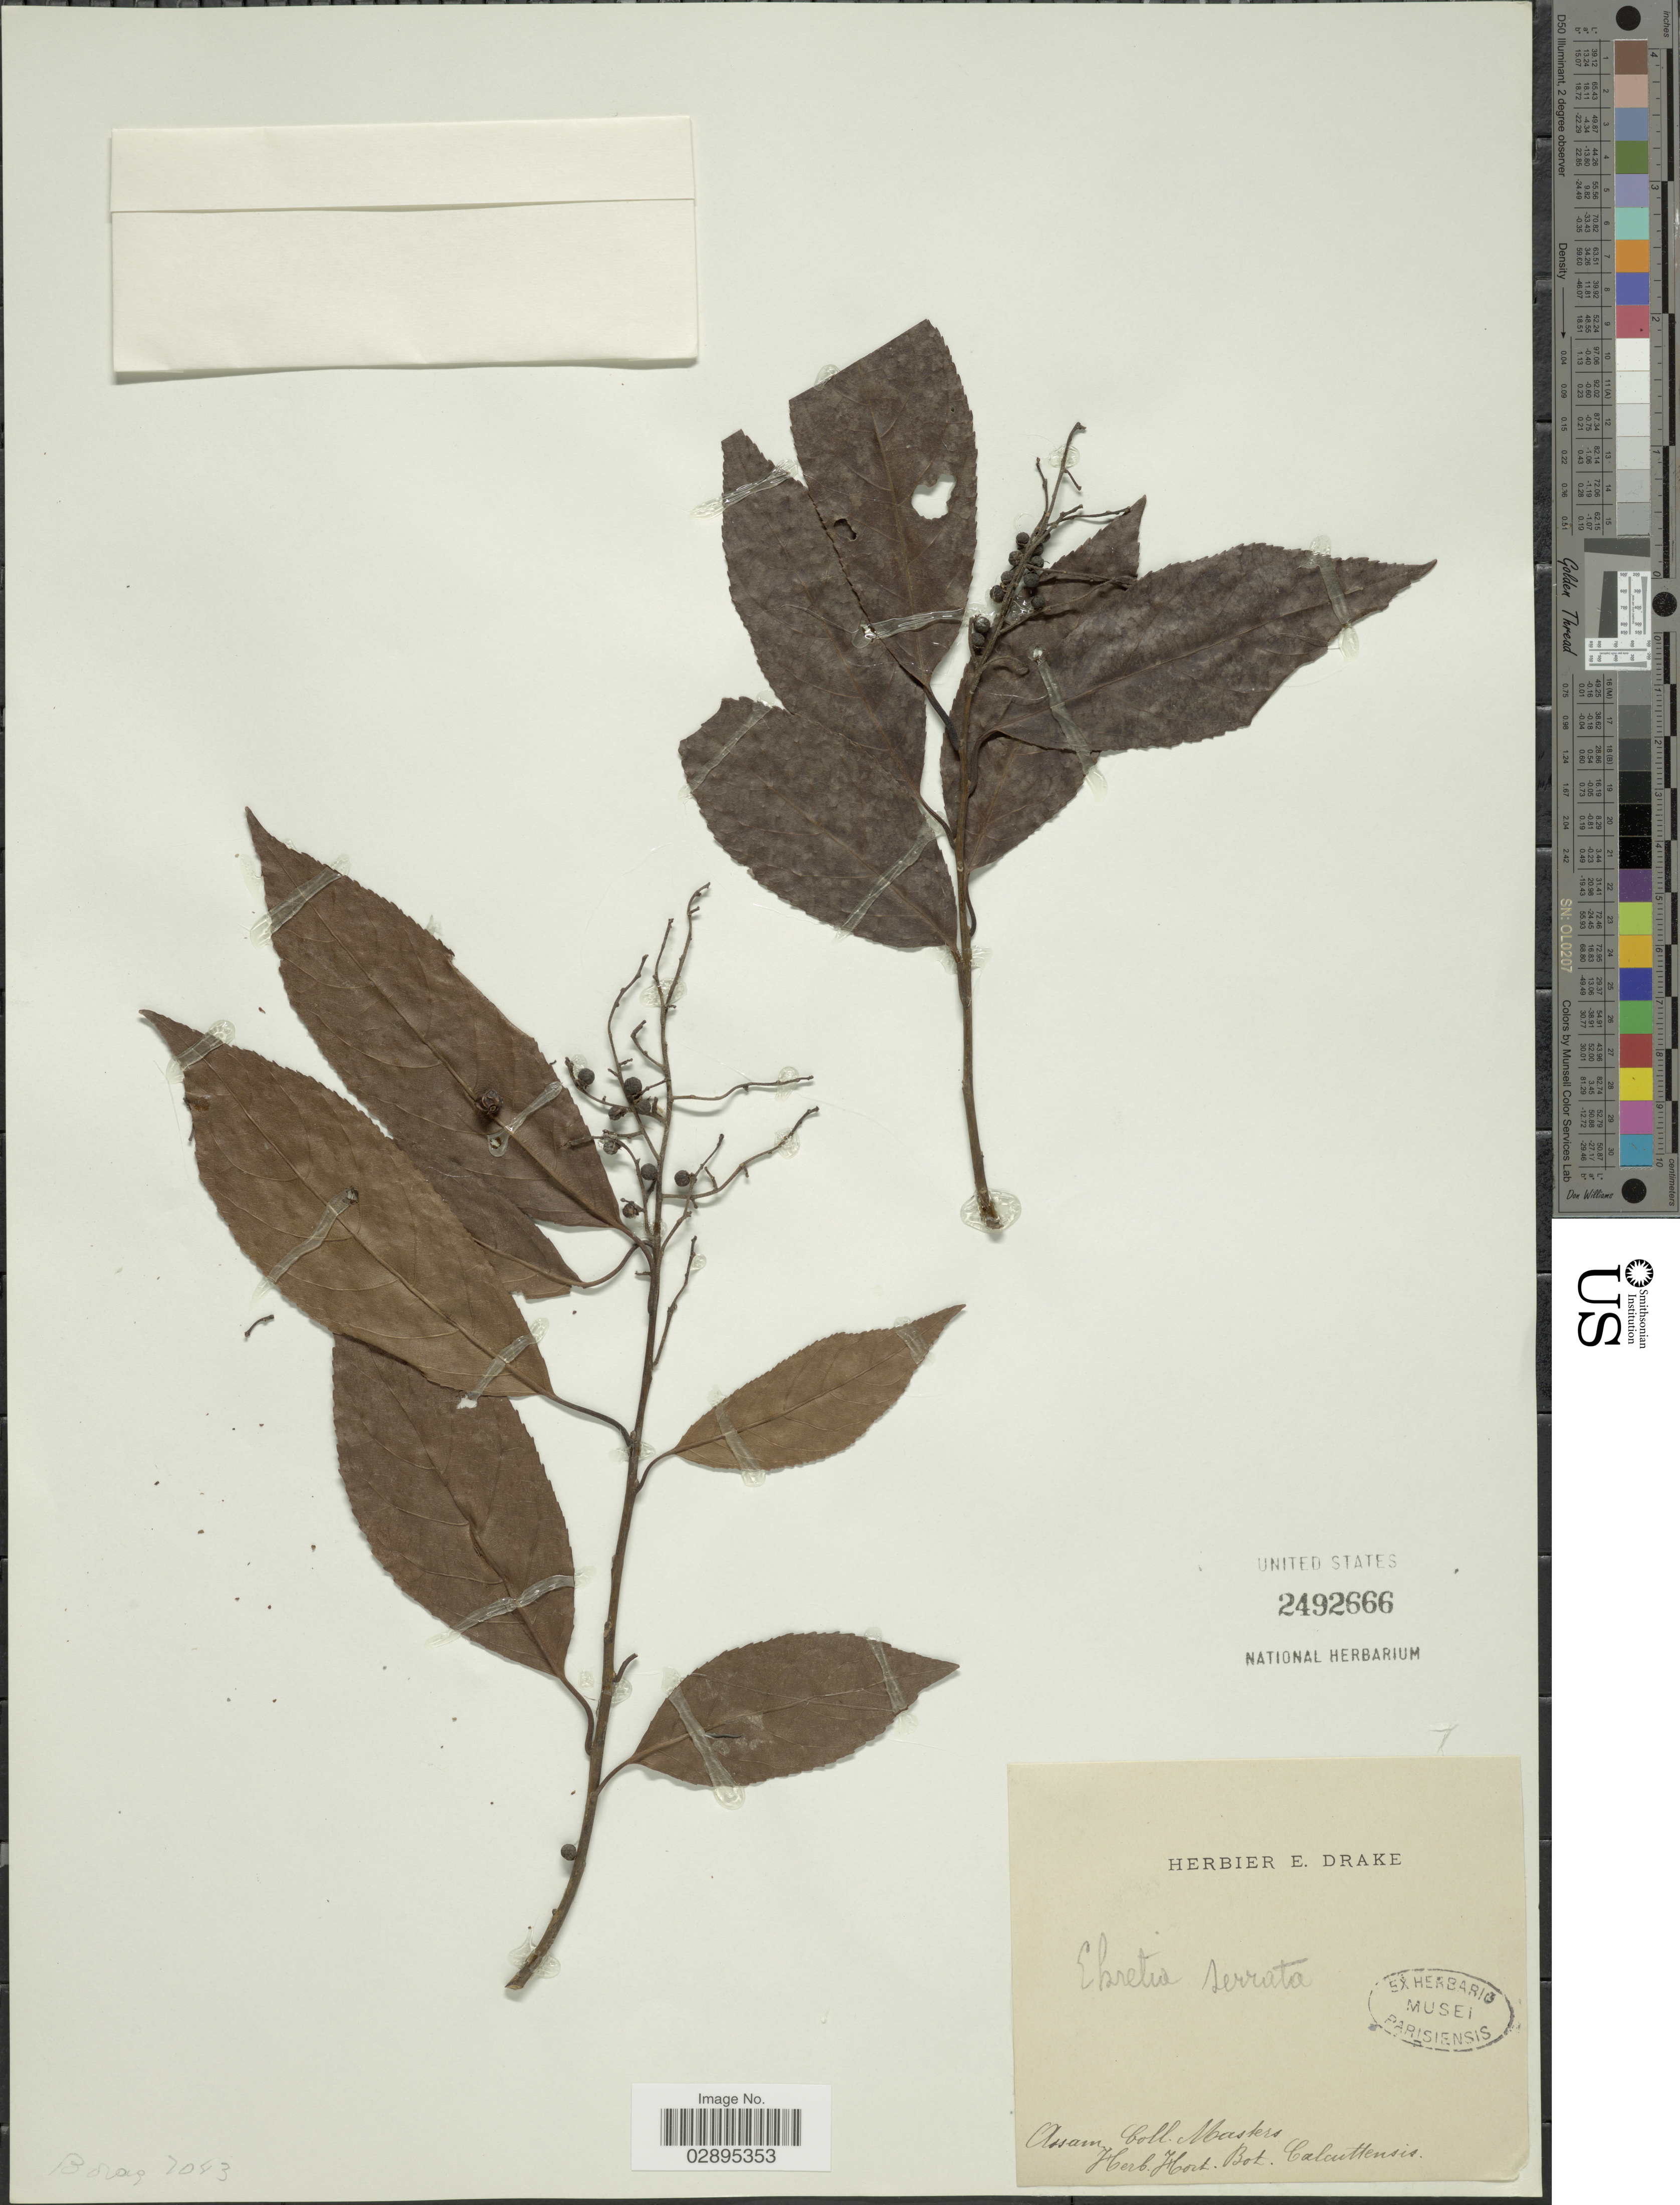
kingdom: Plantae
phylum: Tracheophyta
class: Magnoliopsida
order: Boraginales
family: Ehretiaceae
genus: Ehretia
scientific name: Ehretia serrata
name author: Roxb.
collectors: Masters, --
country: India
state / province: Assam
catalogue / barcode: US 2492666